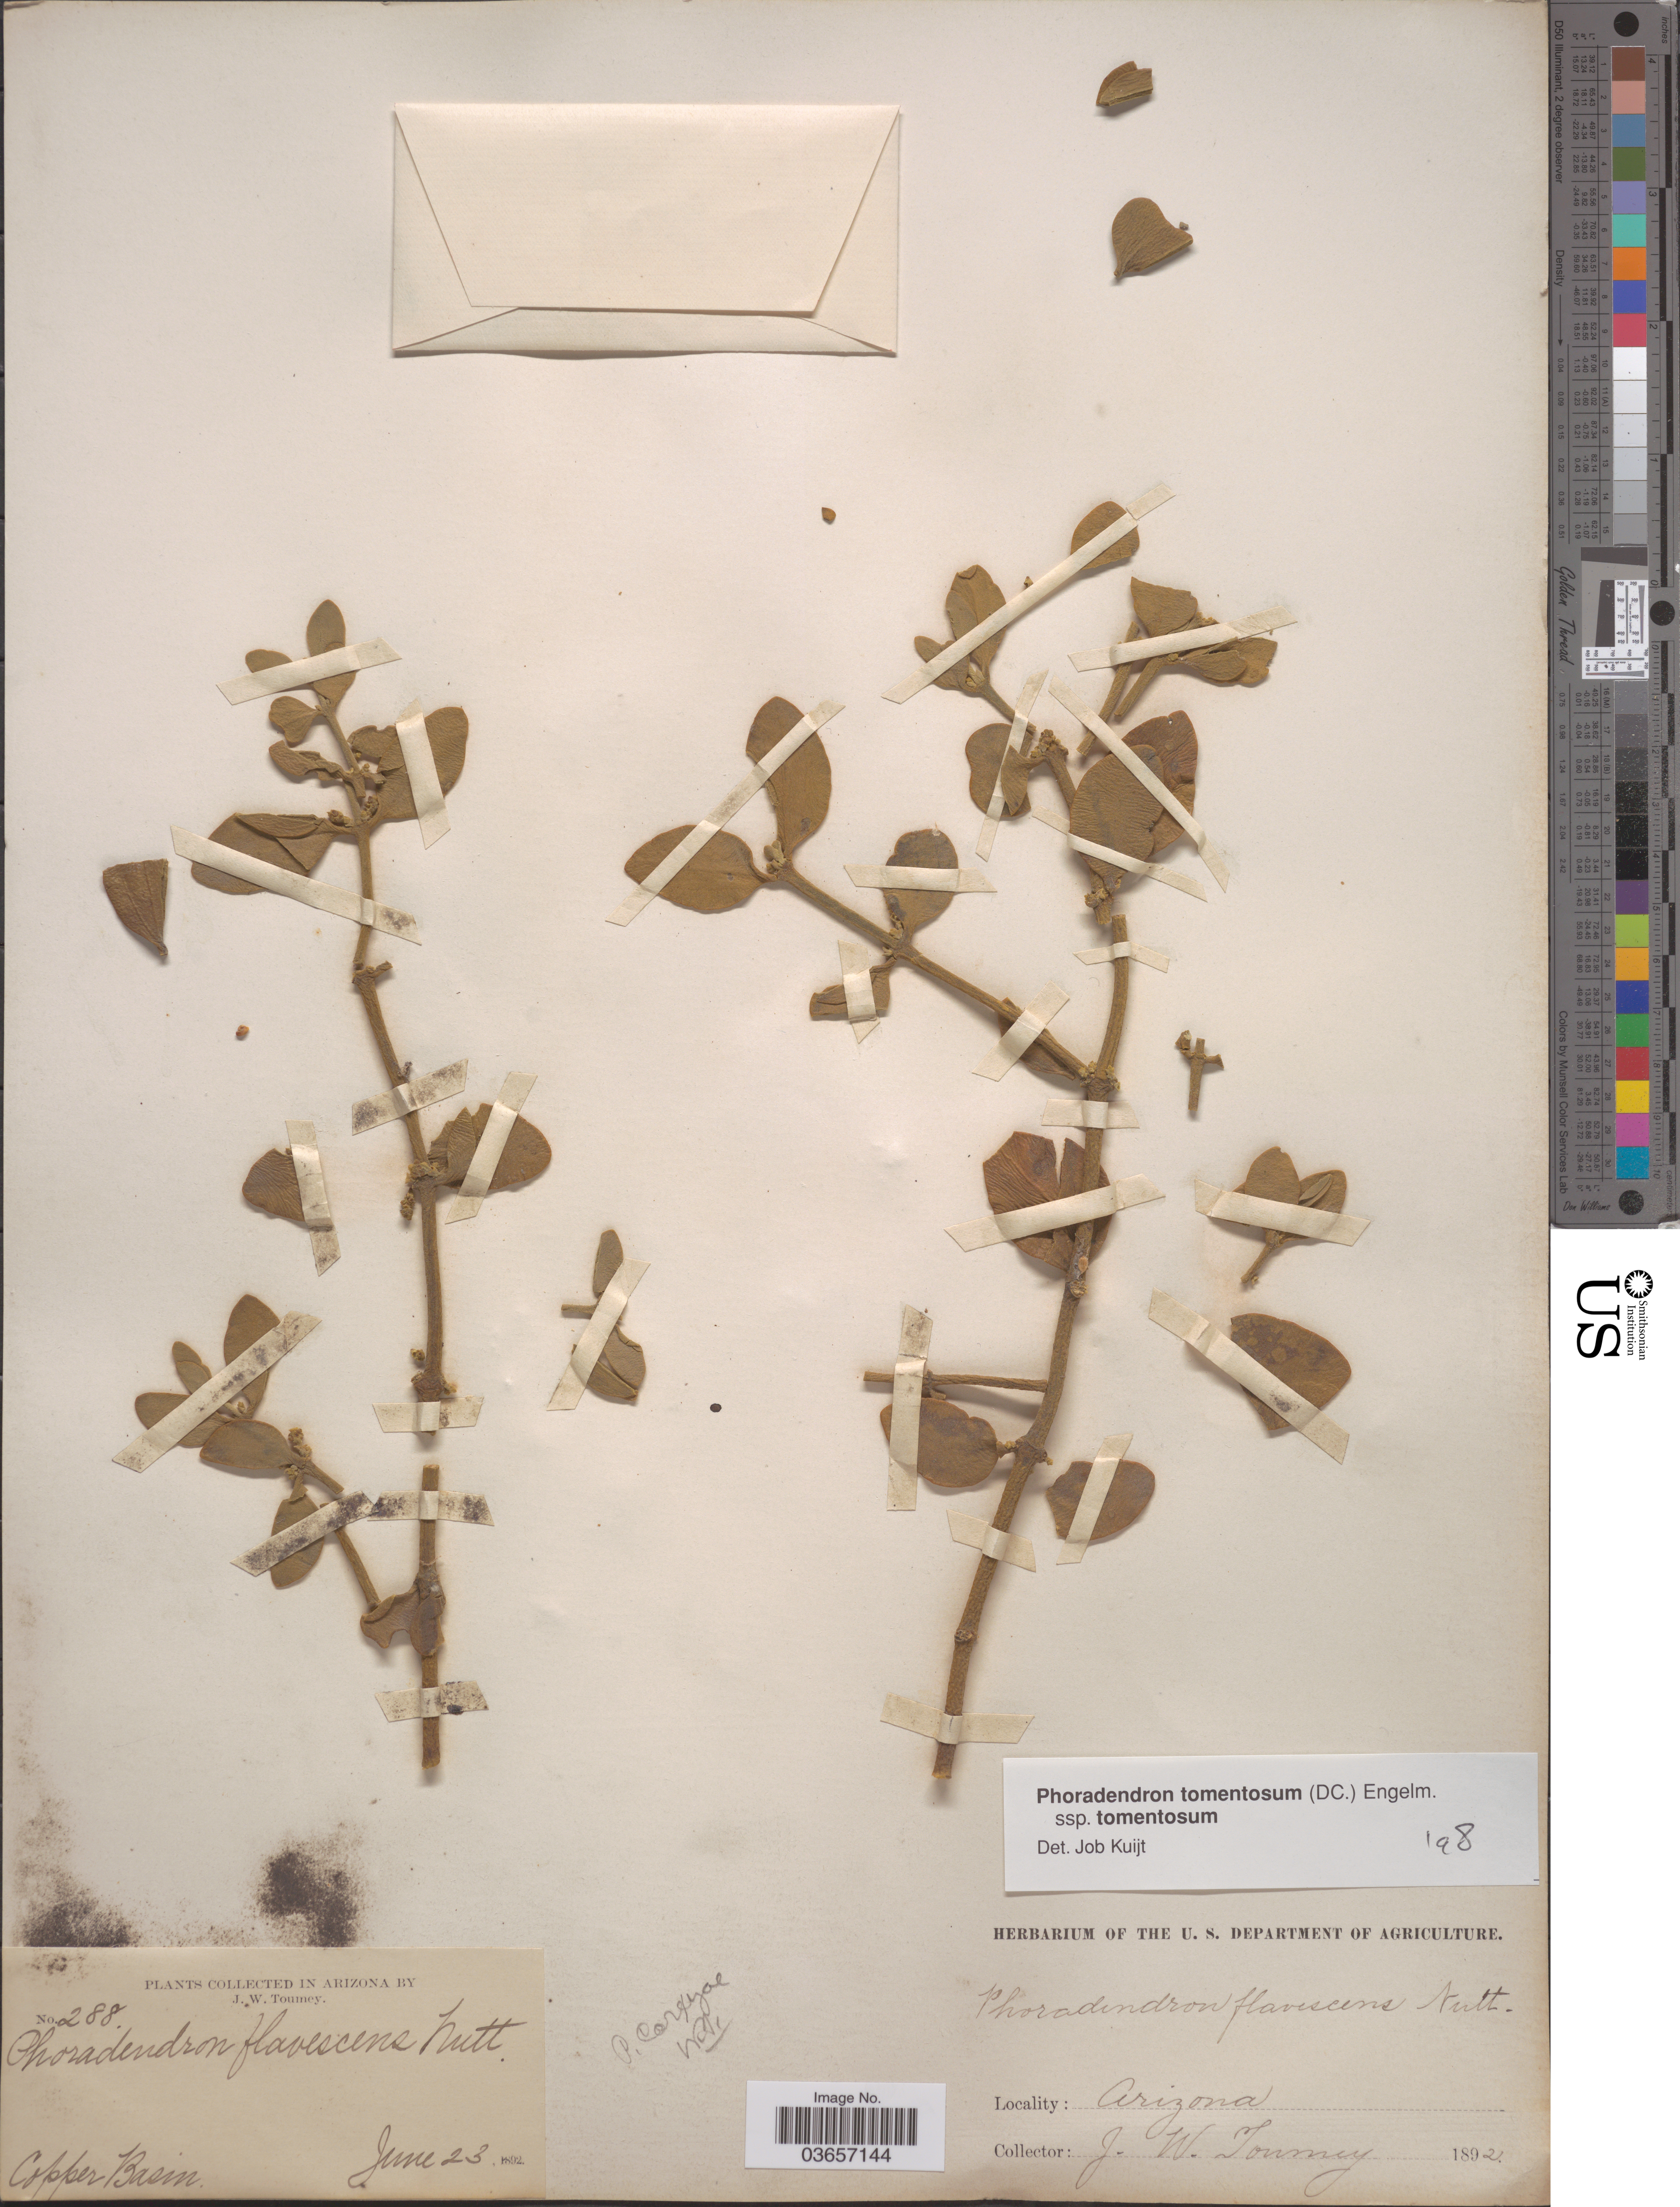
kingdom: Plantae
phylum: Tracheophyta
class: Magnoliopsida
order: Santalales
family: Viscaceae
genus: Phoradendron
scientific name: Phoradendron tomentosum subsp. tomentosum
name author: DC.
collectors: J. W. Toumey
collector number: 288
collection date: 1892-06-23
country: United States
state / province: Arizona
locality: Copper Basin.